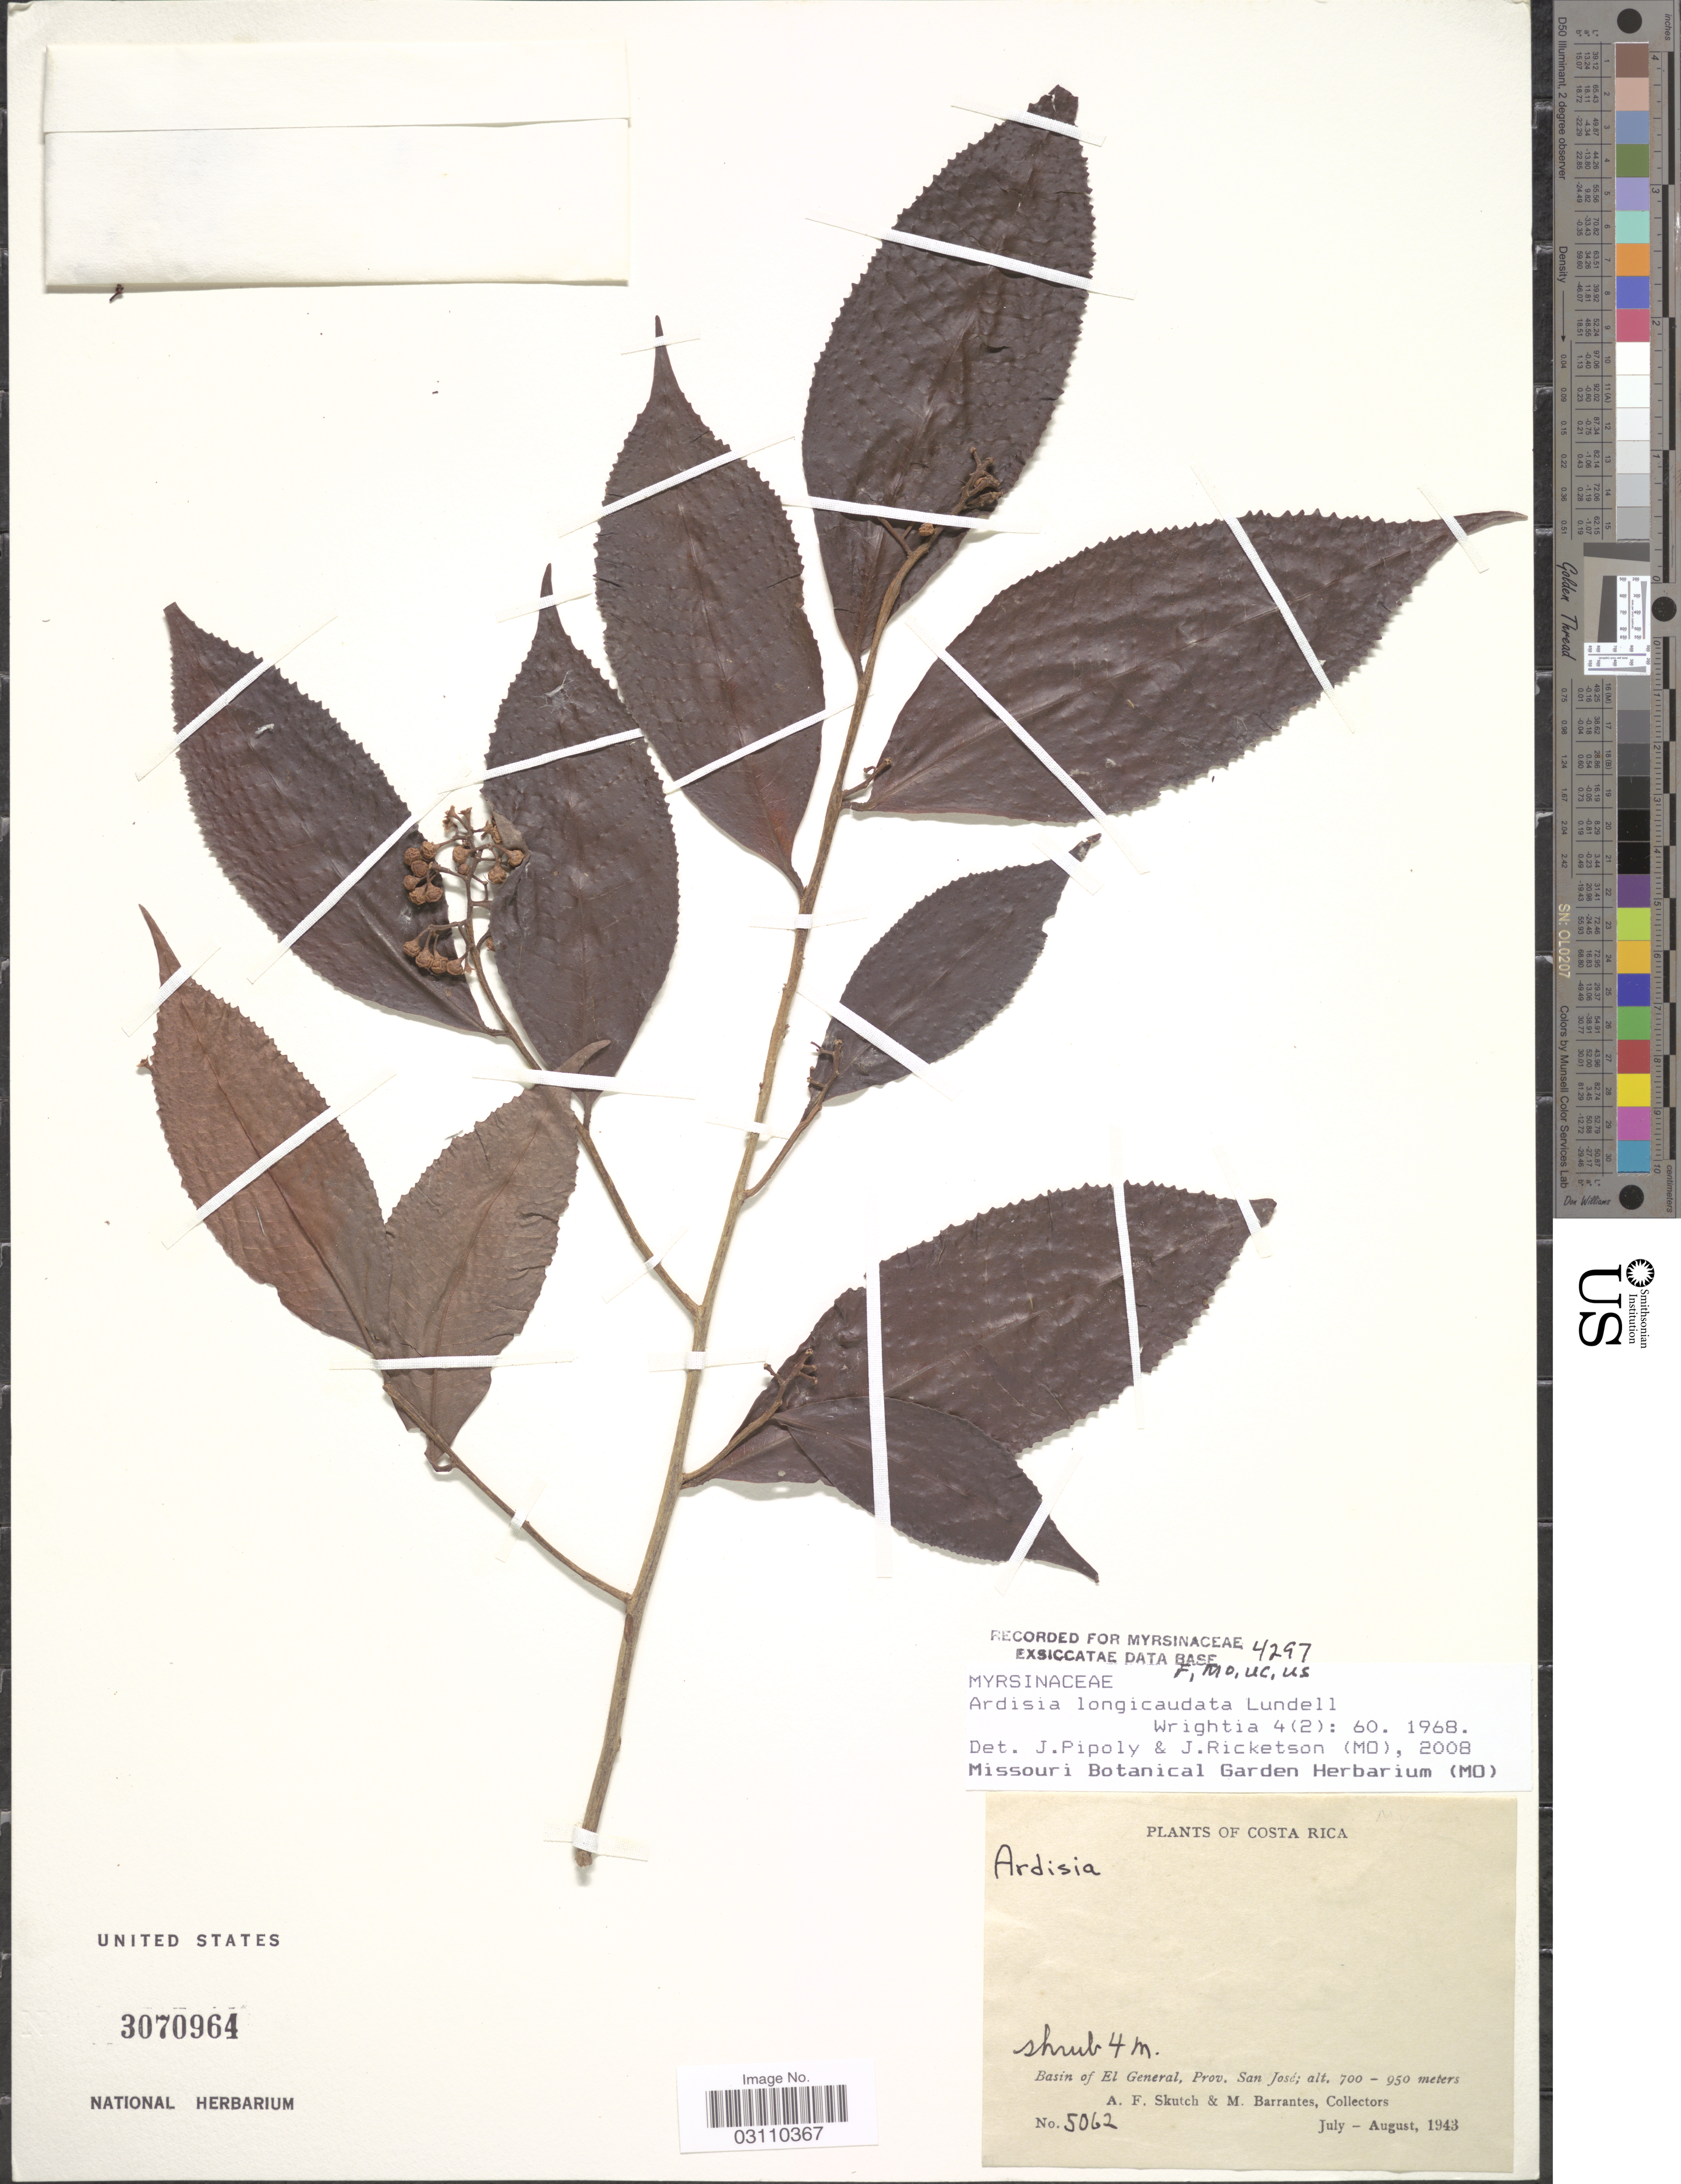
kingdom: Plantae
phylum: Tracheophyta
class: Magnoliopsida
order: Ericales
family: Primulaceae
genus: Ardisia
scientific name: Ardisia longicaudata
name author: Lundell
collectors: A. F. Skutch & M. Barrantes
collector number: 5062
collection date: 1943-07/1943-08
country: Costa Rica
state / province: San José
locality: Basin of El General.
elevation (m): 700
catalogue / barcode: US 3070964